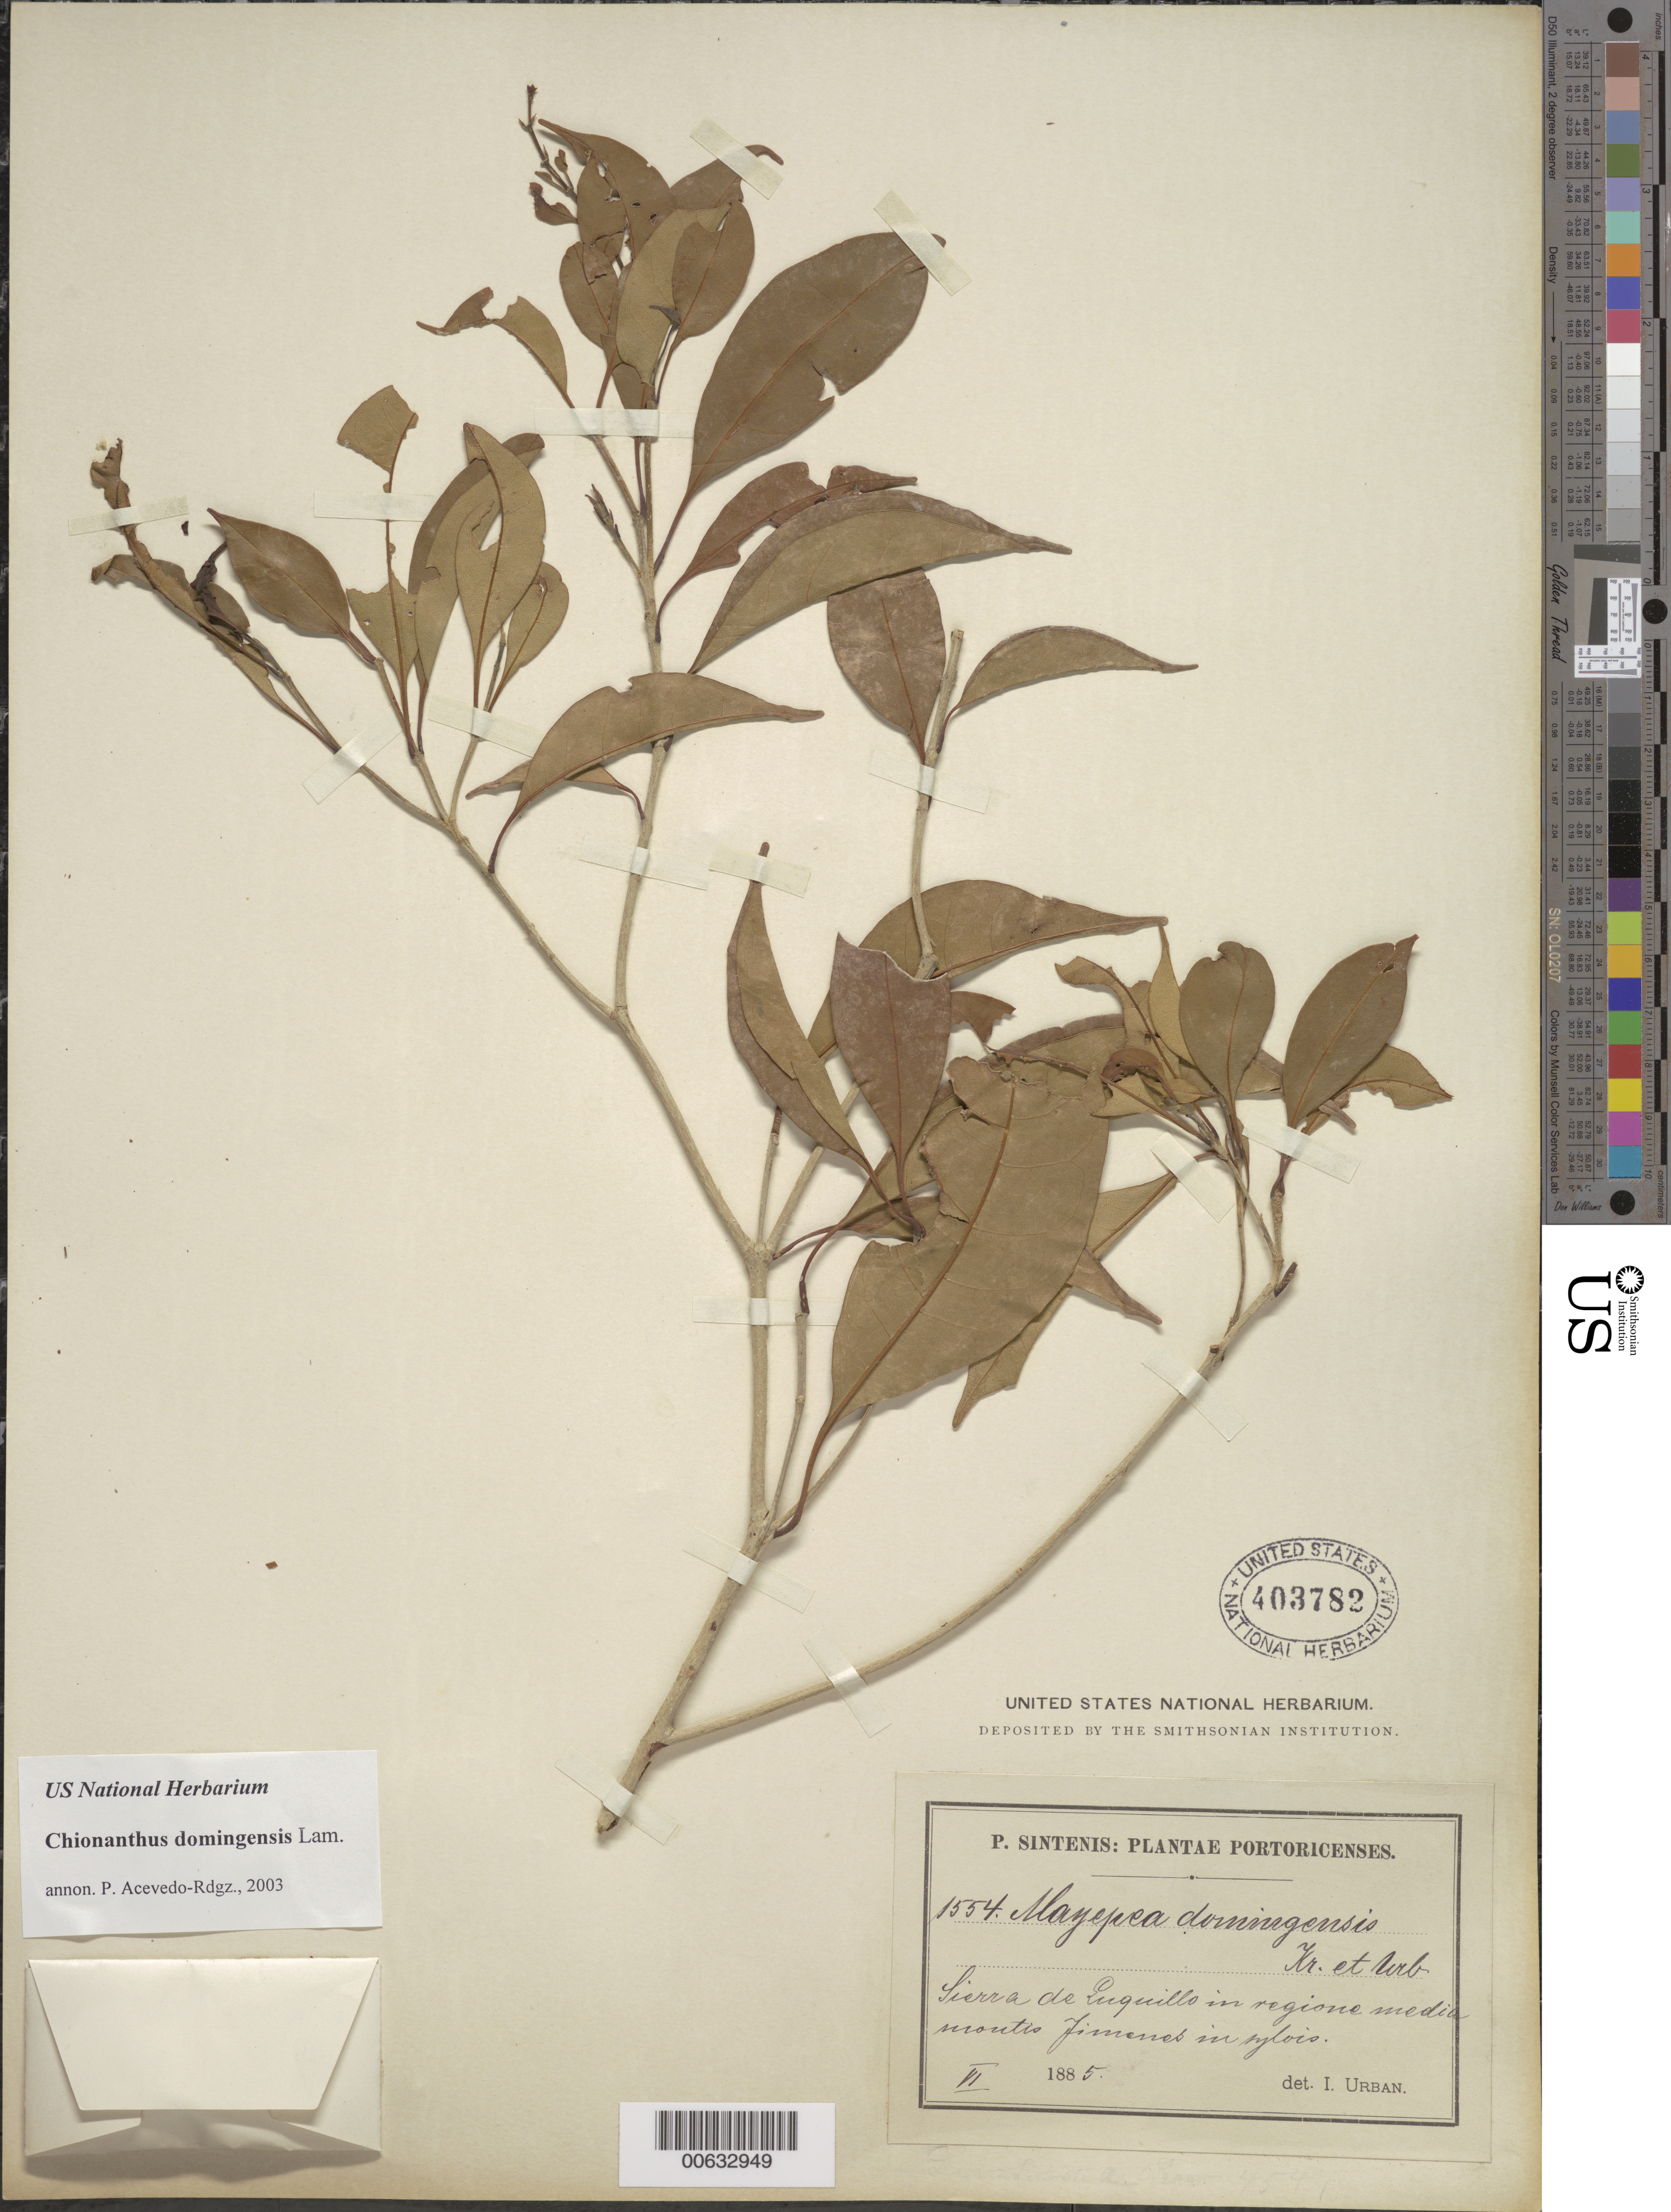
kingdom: Plantae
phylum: Tracheophyta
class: Magnoliopsida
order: Lamiales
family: Oleaceae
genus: Linociera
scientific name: Linociera domingensis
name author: (Lam.) Knobl.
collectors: P. Sintenis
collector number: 1554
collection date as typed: Jun 1885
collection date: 1885-06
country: Puerto Rico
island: Greater Antilles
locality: Sierra de Luquillo, in regione media montis Jimenes in sylvis.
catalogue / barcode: US 403782